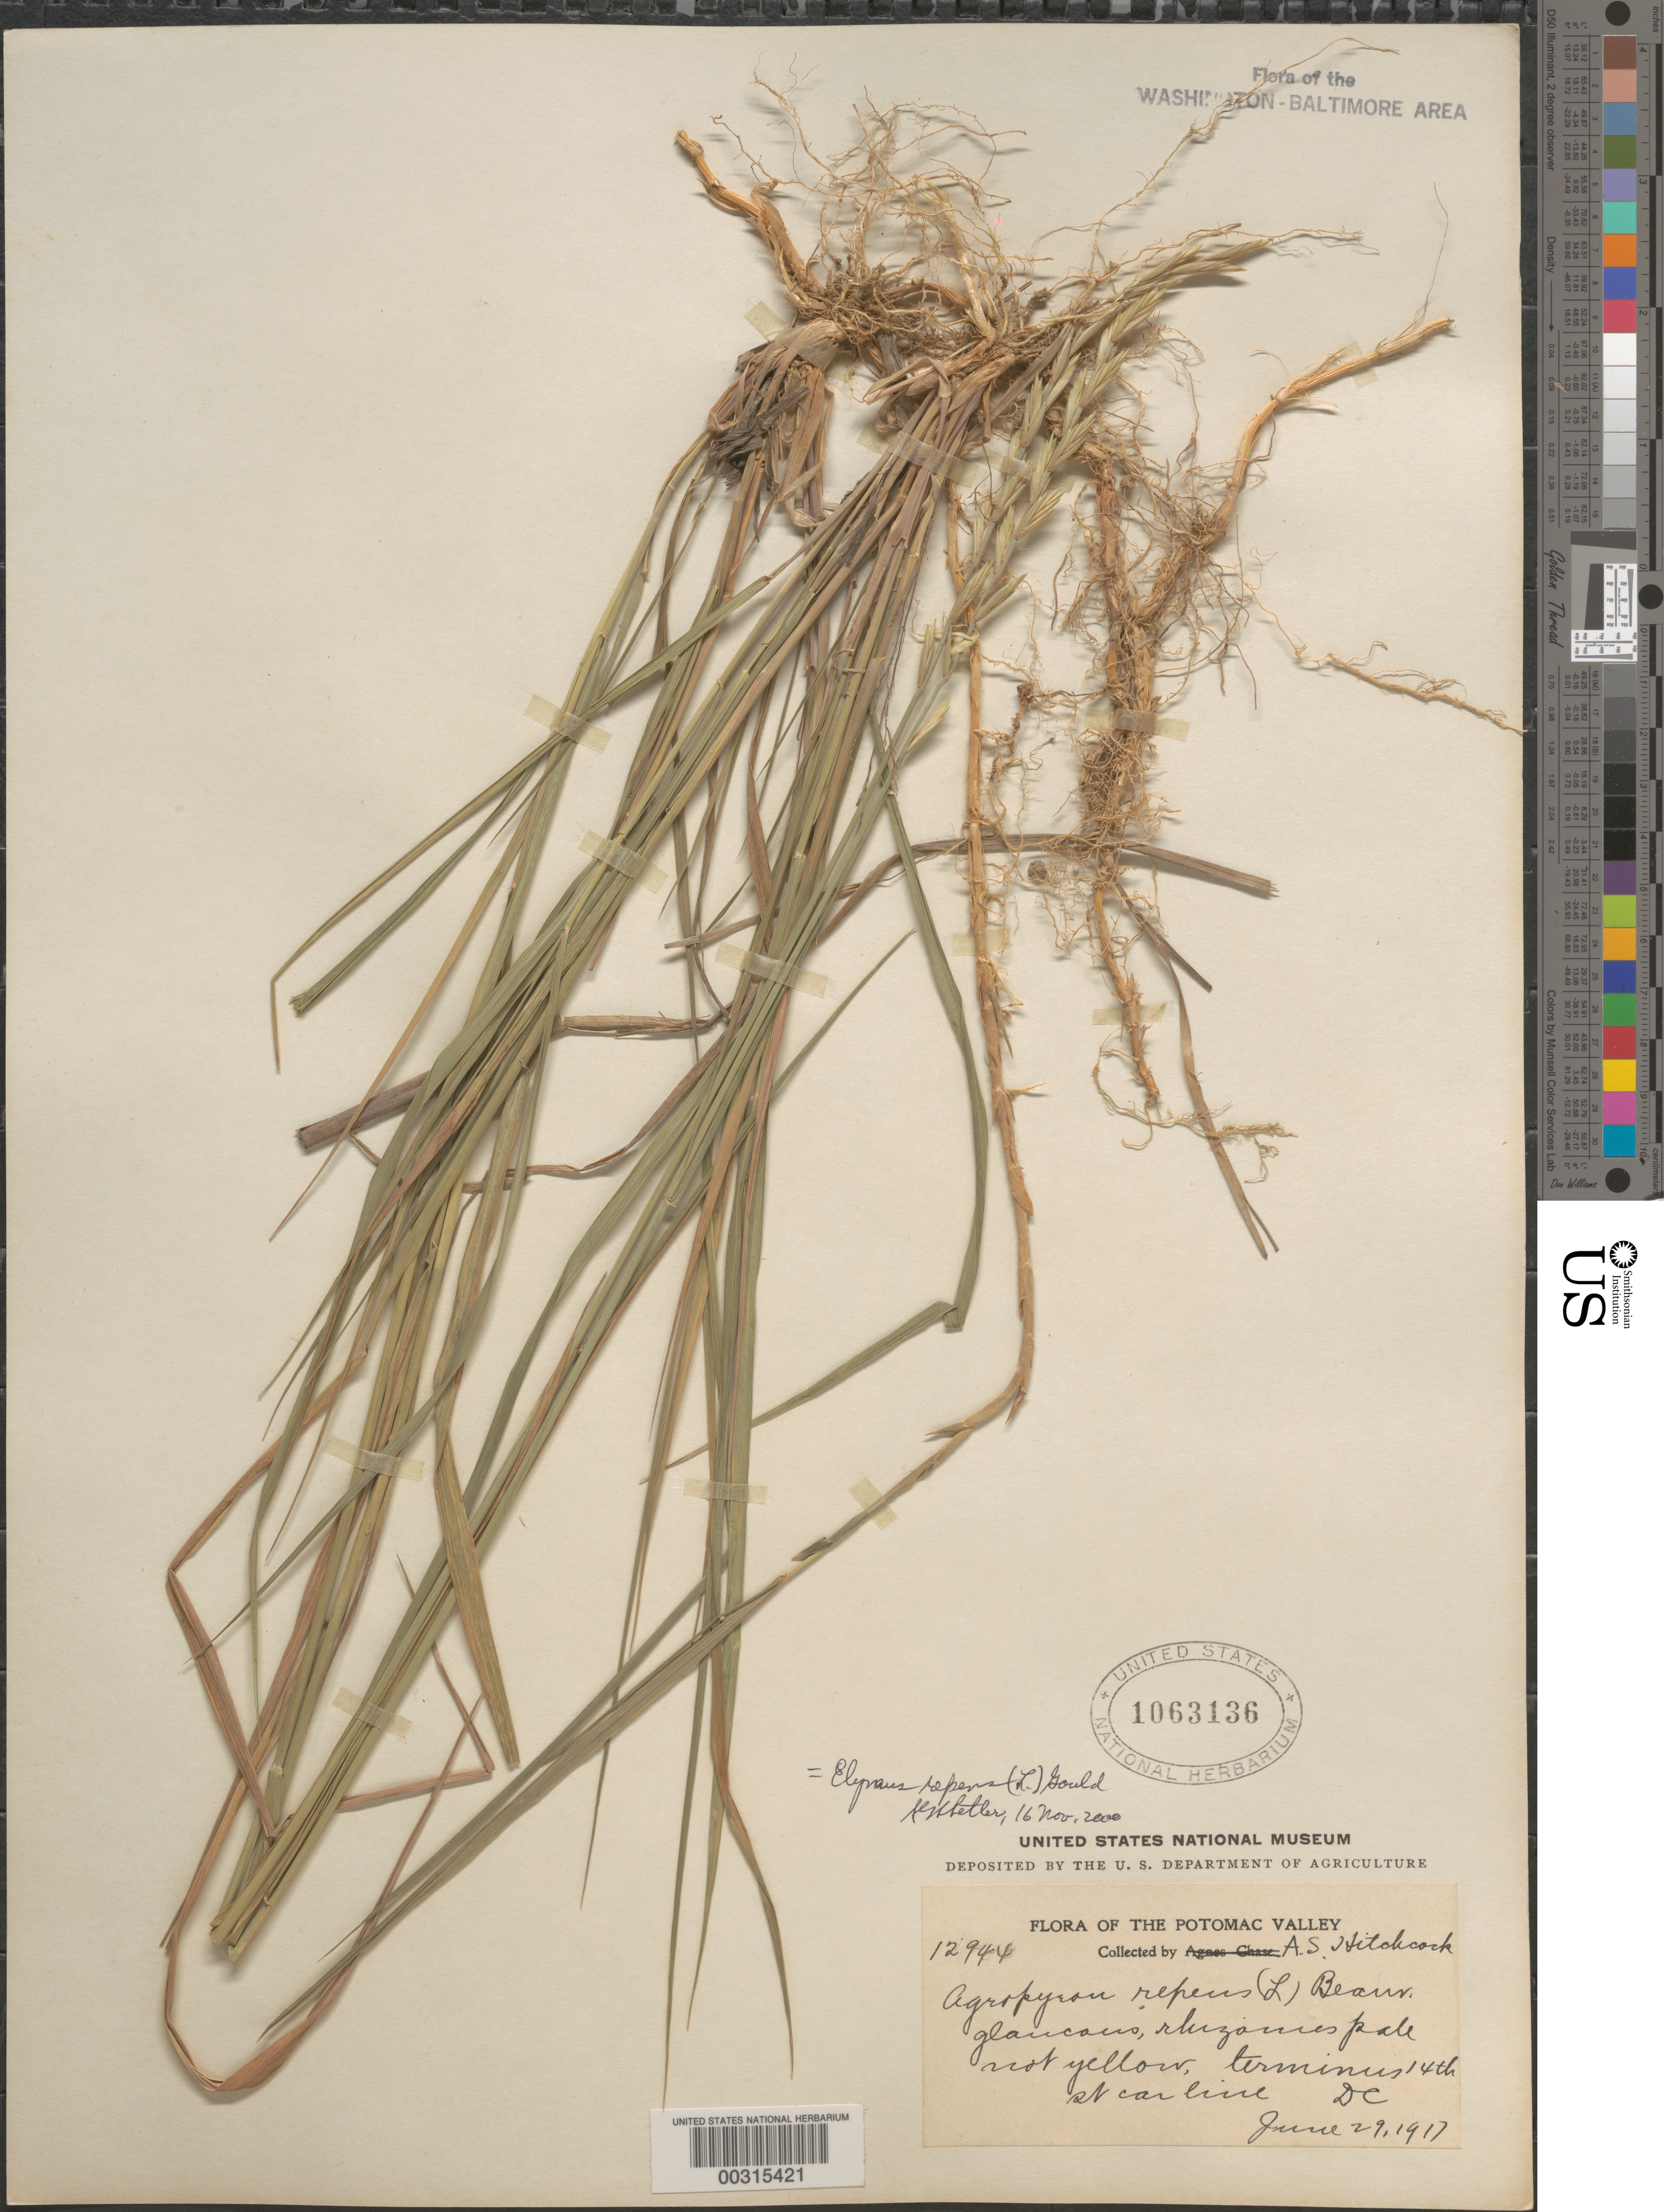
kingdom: Plantae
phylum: Tracheophyta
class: Liliopsida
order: Poales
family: Poaceae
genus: Elymus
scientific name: Elymus repens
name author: (L.) Gould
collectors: A. S. Hitchcock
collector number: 12944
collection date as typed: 29 Jun 1917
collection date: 1917-06-29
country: United States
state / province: District of Columbia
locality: Terminus 14th St Car Line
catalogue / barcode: US 1063136